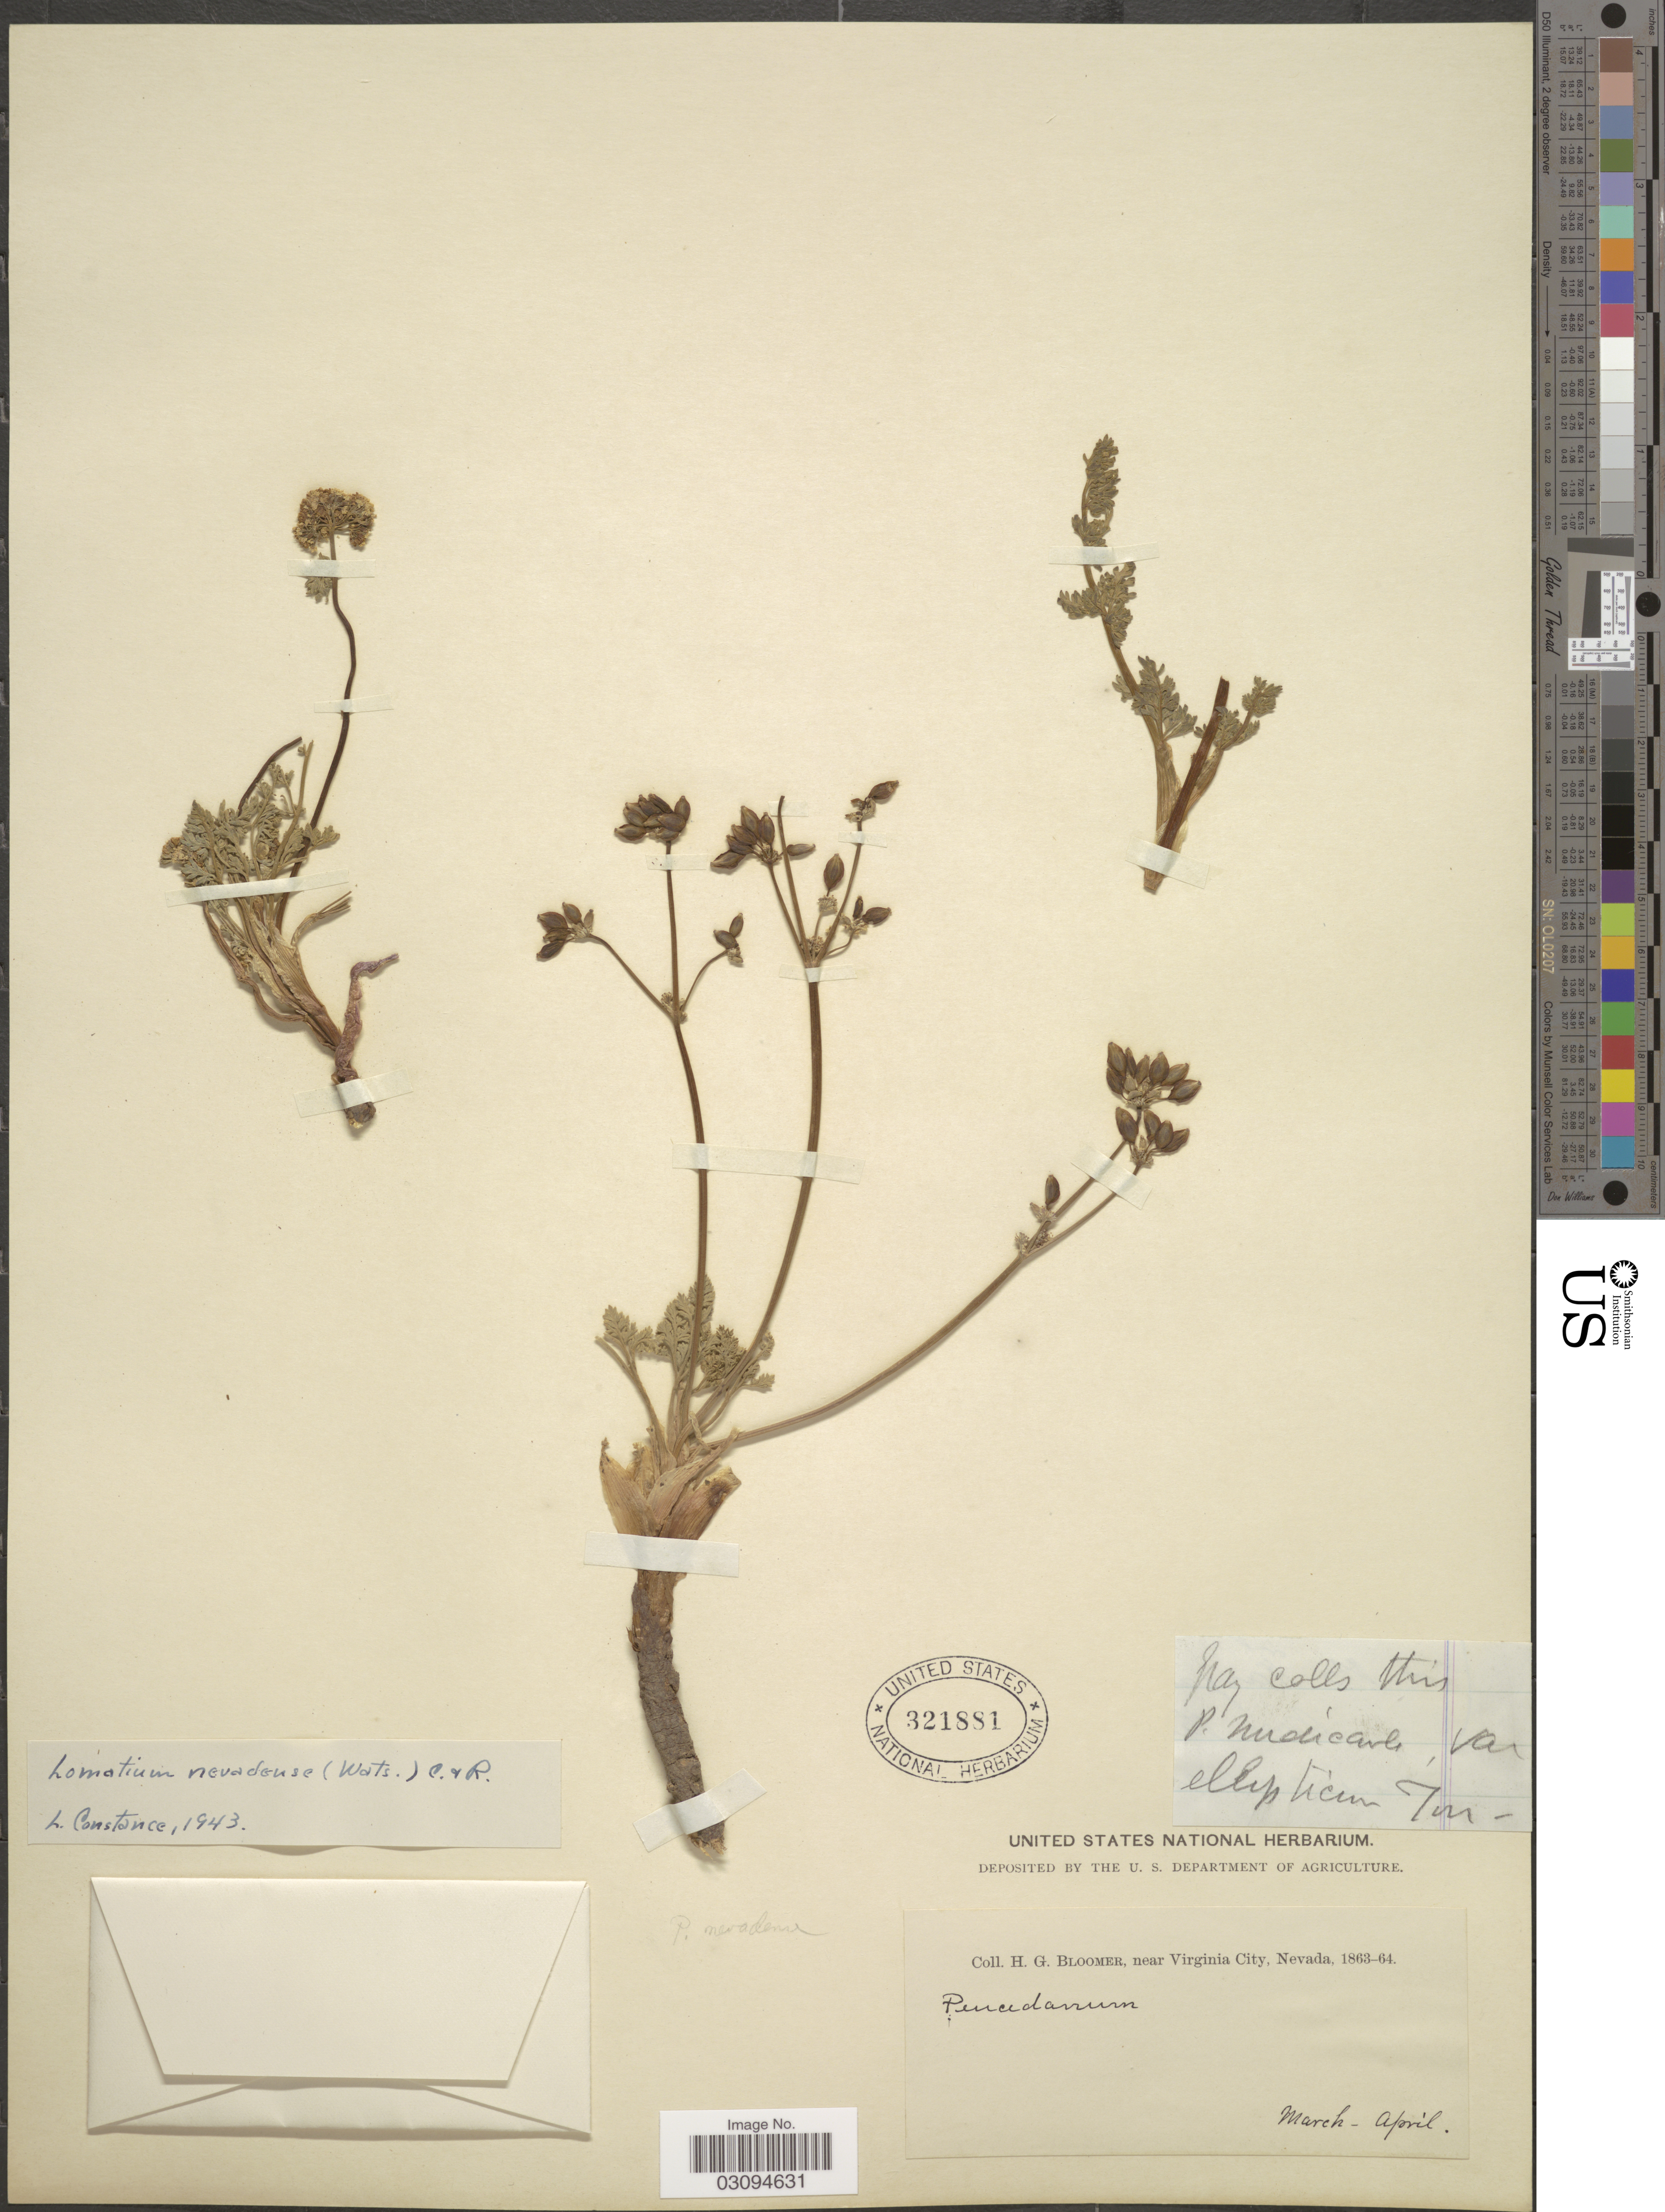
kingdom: Plantae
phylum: Tracheophyta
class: Magnoliopsida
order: Apiales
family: Apiaceae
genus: Lomatium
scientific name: Lomatium nevadense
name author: (S. Watson) J.M. Coult. & Rose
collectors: H. Bloomer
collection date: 1863-03/1864-04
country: United States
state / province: Nevada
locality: Near Virginia City.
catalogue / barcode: US 321881